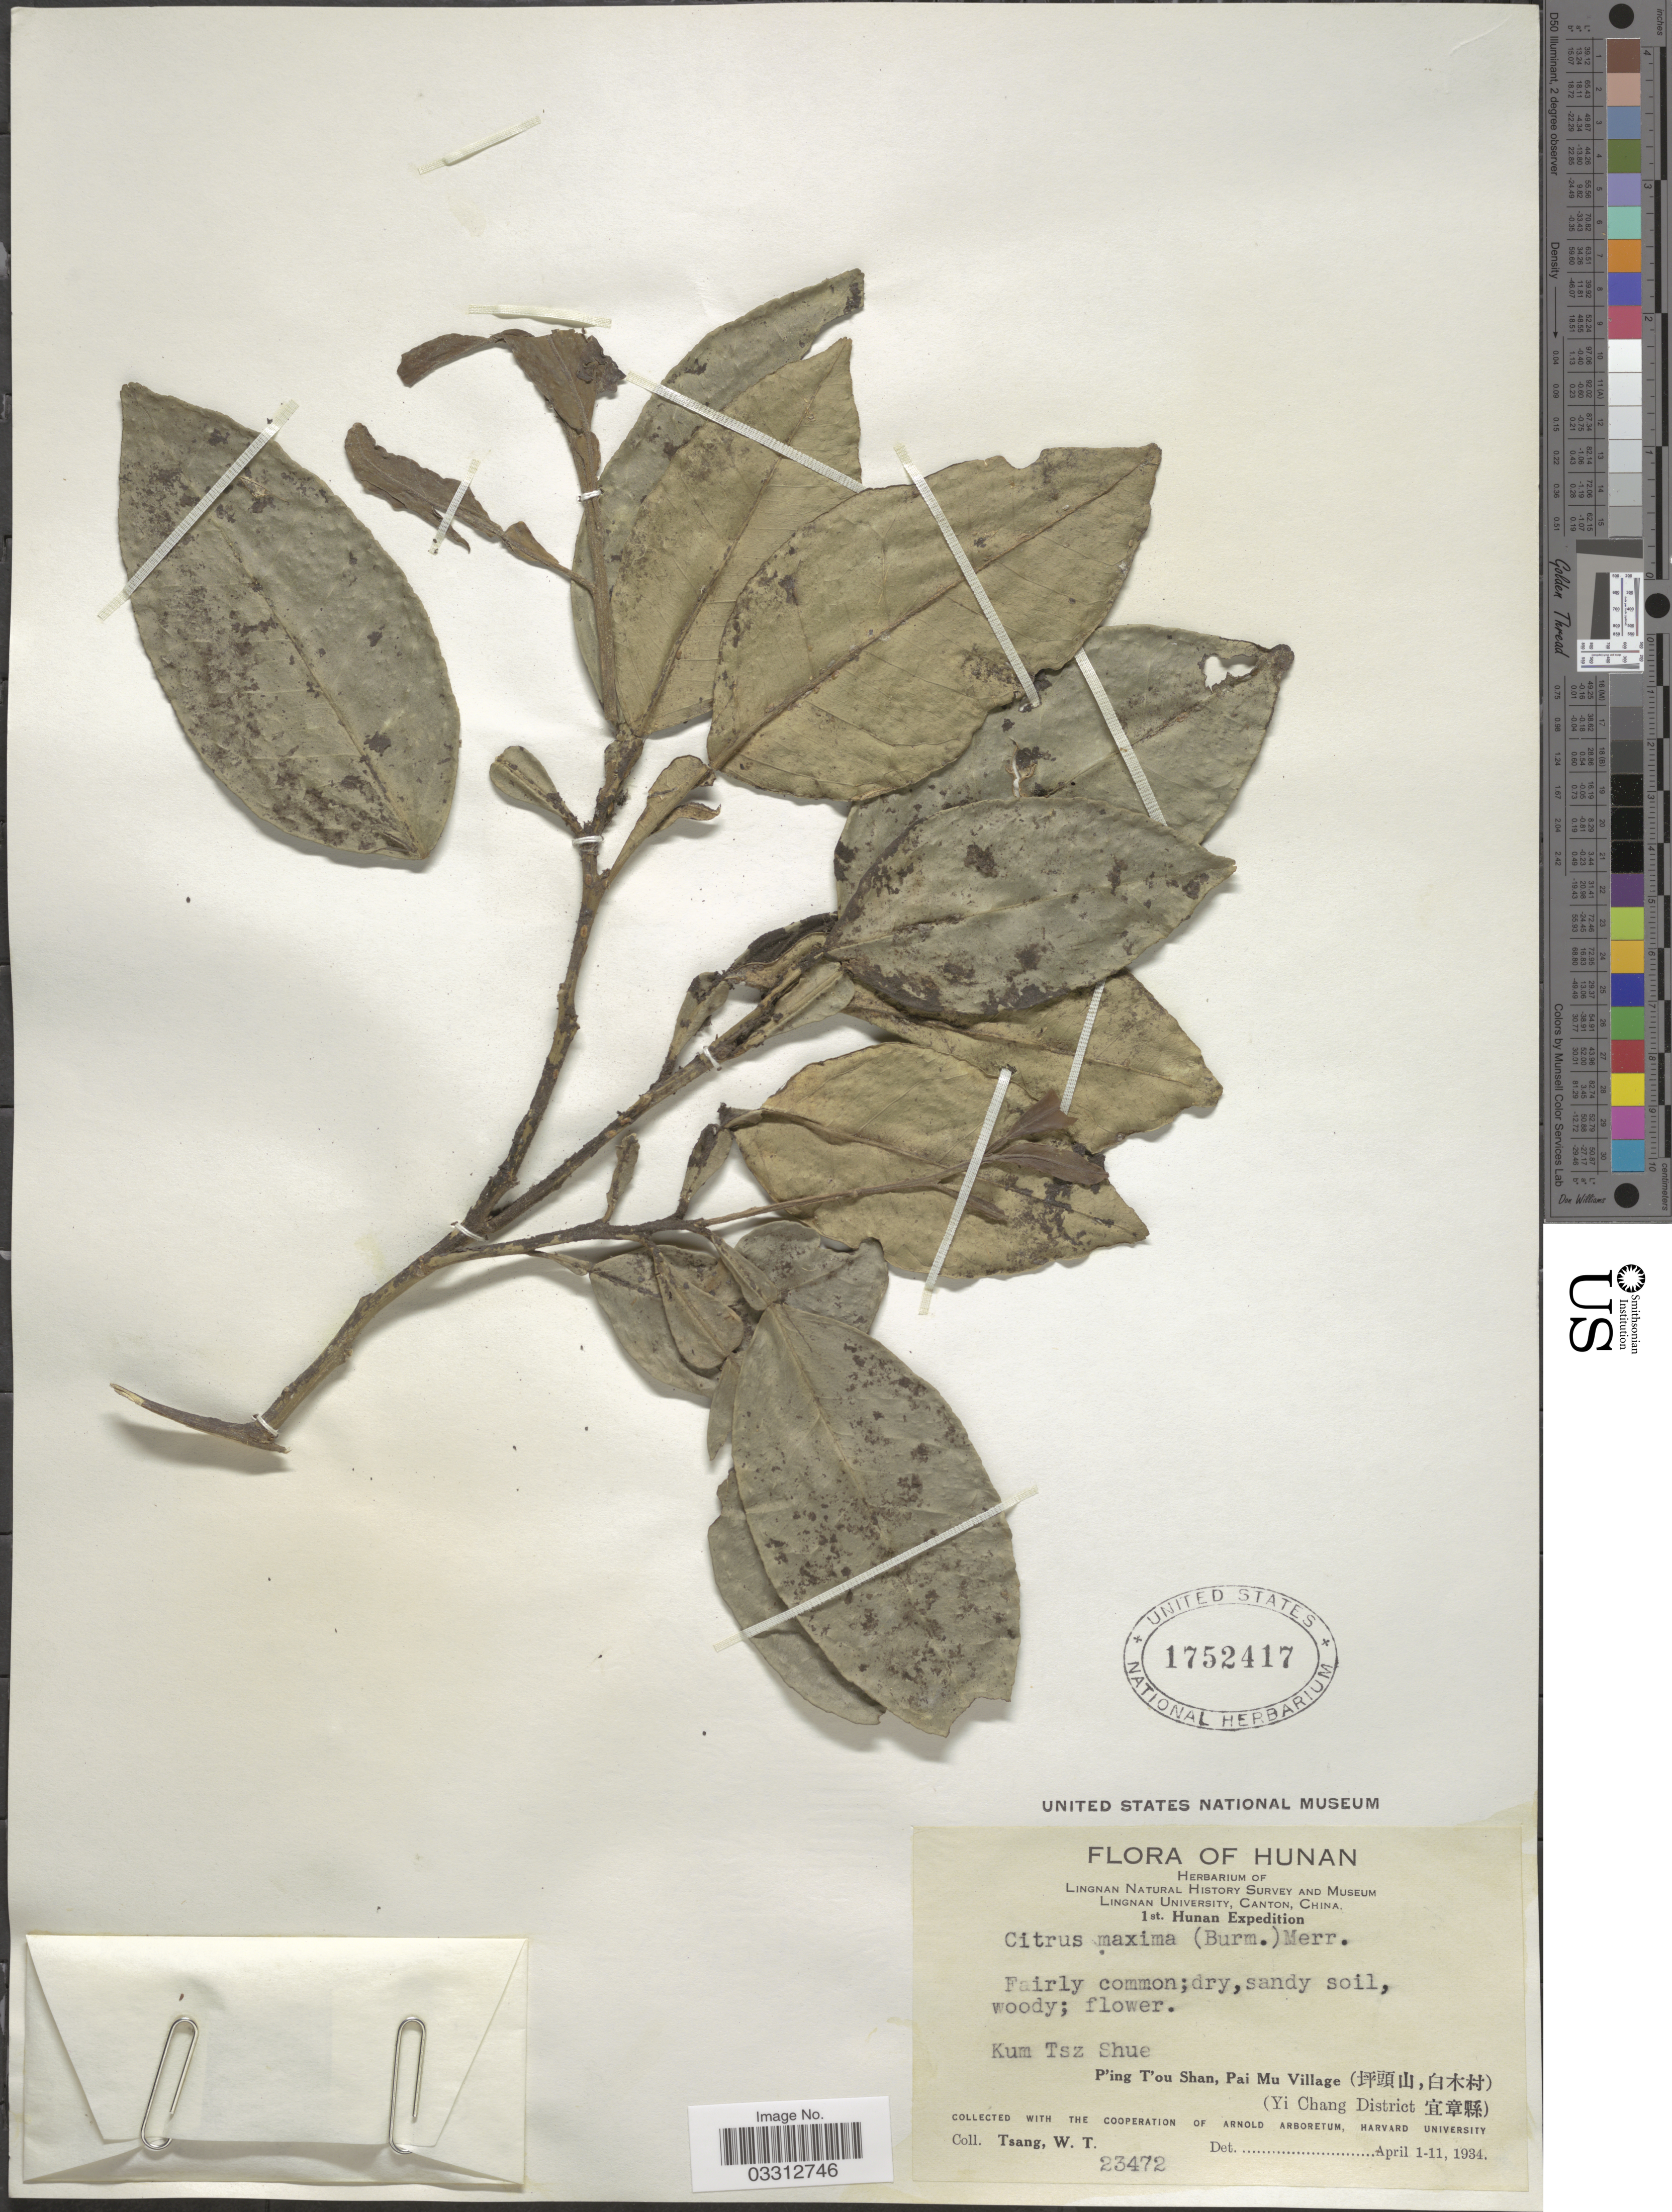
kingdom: Plantae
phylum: Tracheophyta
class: Magnoliopsida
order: Sapindales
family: Rutaceae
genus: Citrus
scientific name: Citrus maxima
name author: (Burm.) Merr.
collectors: W. T. Tsang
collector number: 23472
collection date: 1934-04-01/1934-04-11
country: China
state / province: Hunan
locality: Kum Tsz Shue, P'ing T'ou Shan, Pai Mu Village (X), (Yi Chang District X).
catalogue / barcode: US 1752417